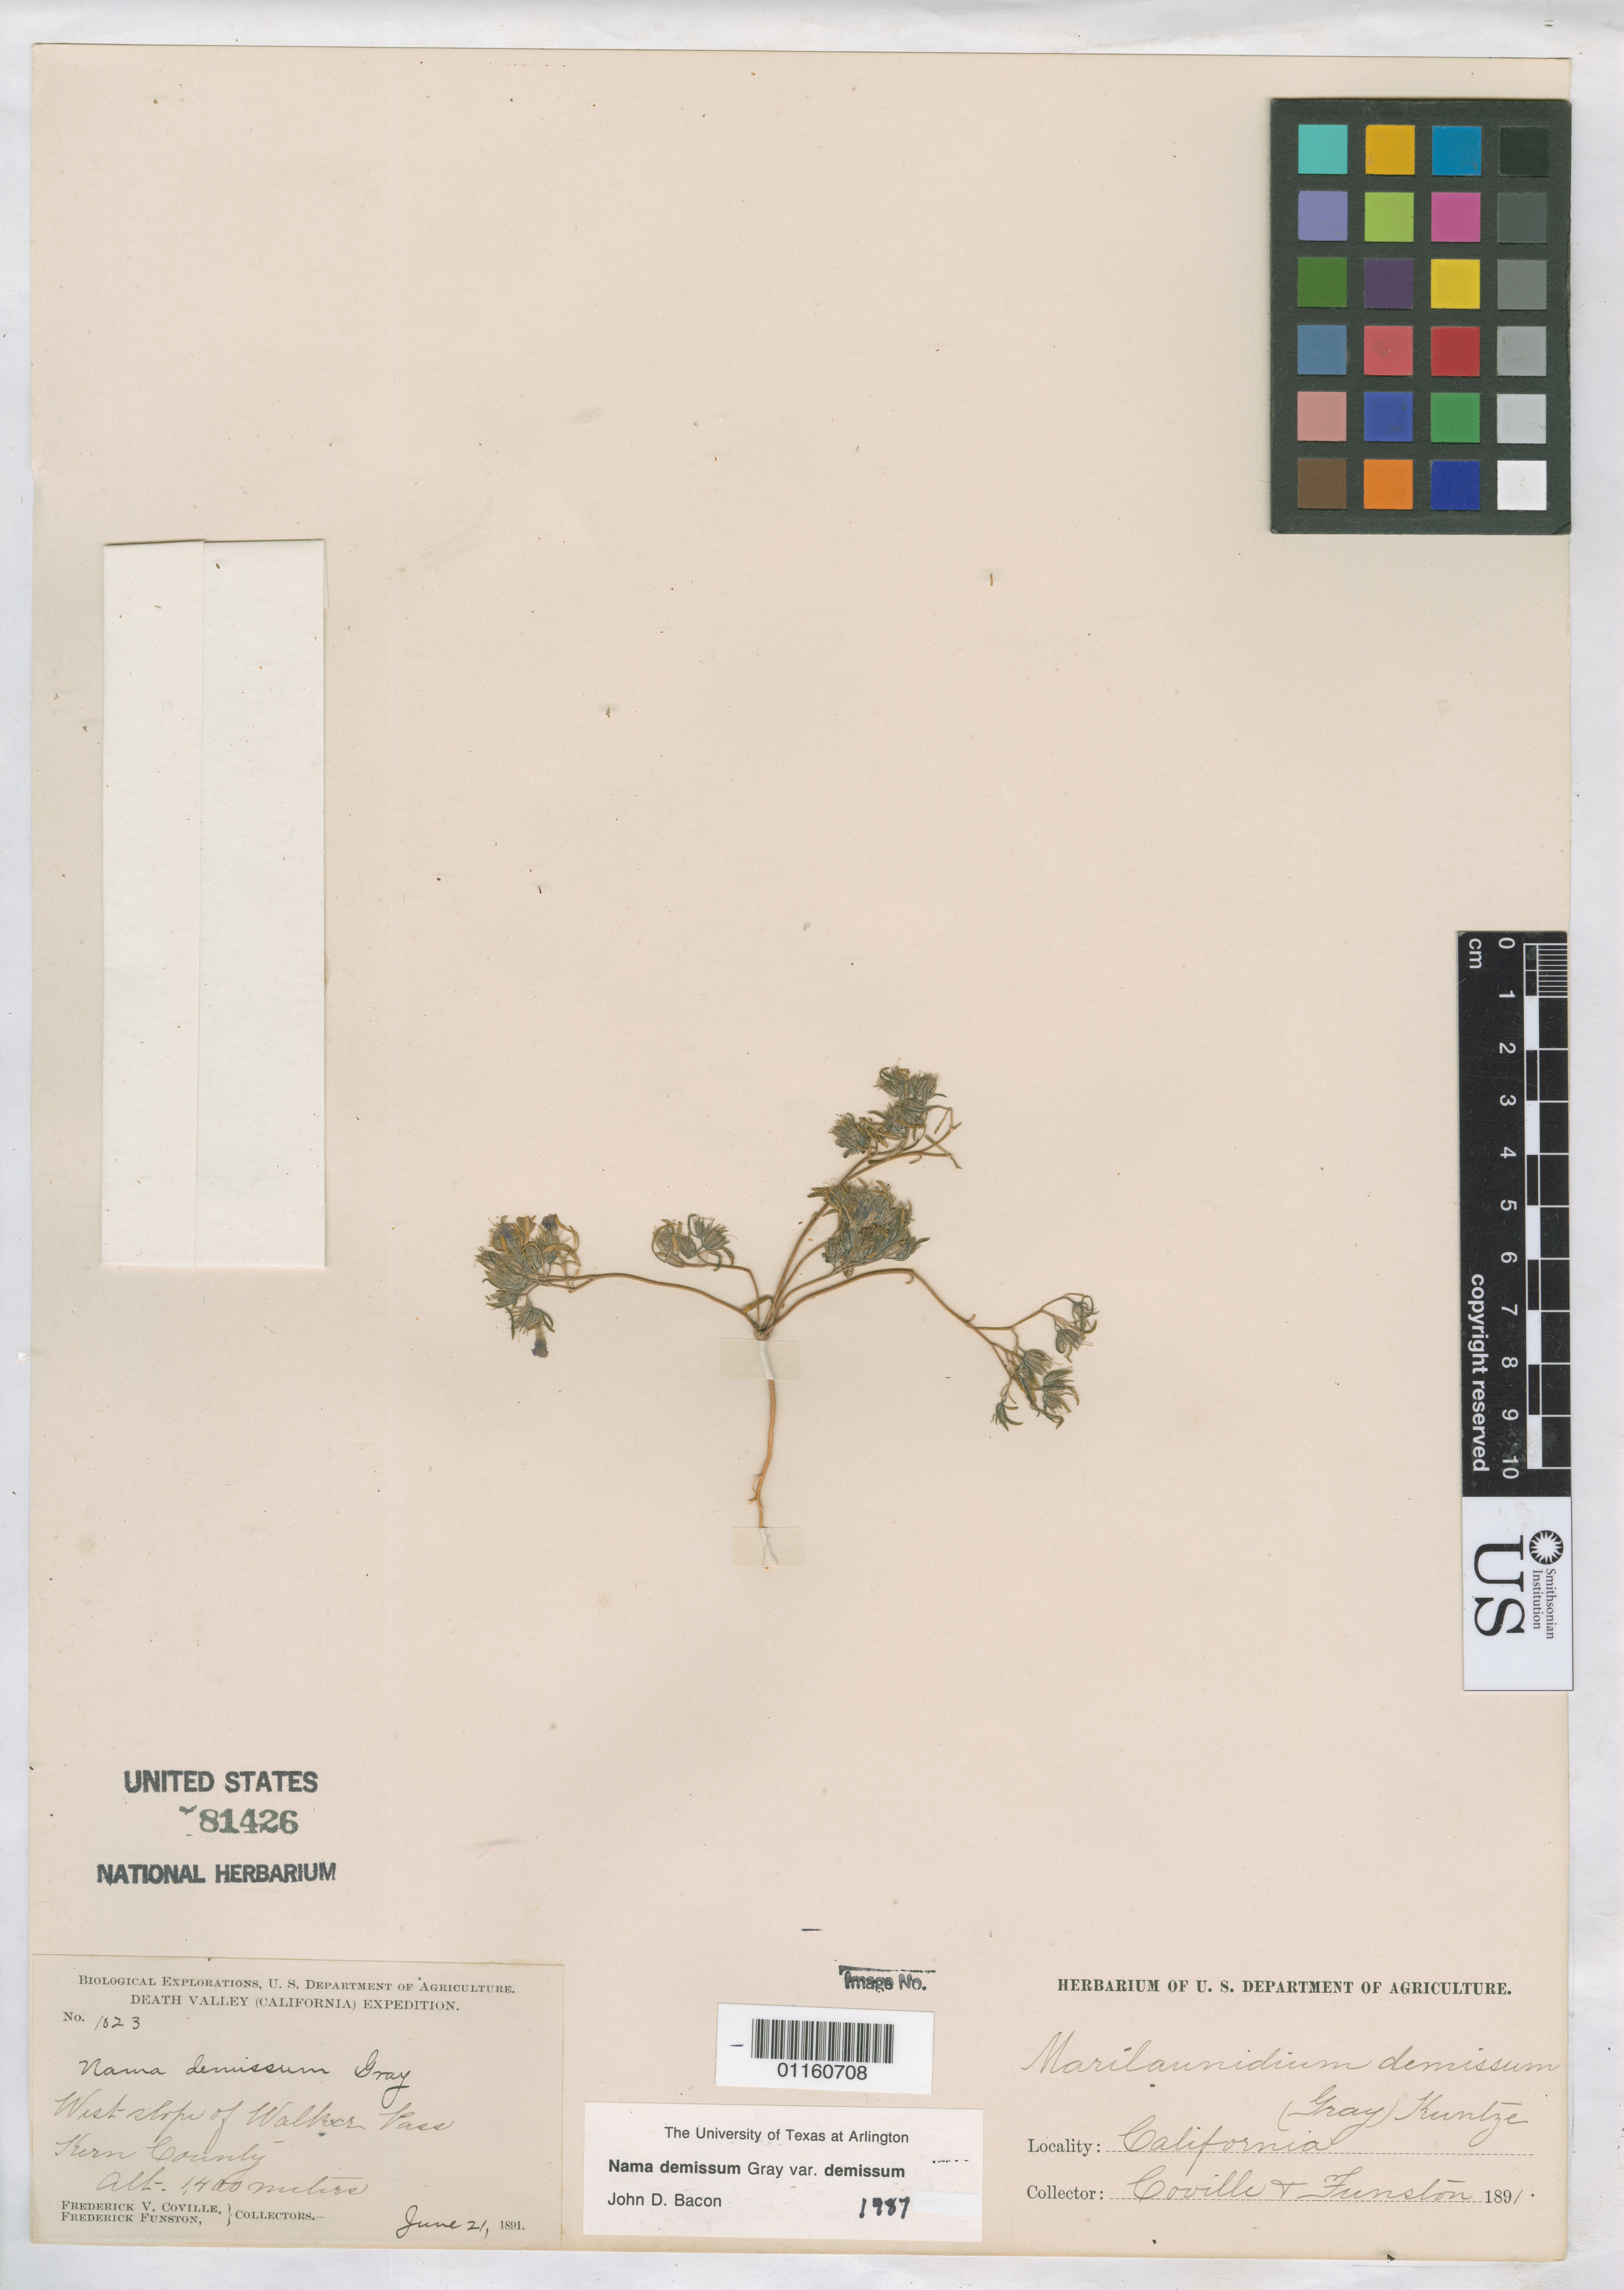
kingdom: Plantae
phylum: Tracheophyta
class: Magnoliopsida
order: Boraginales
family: Namaceae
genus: Nama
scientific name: Nama demissum var. demissum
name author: A. Gray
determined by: Bacon, J. D.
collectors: F. V. Coville & F. Funston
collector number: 1023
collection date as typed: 21 Jun 1891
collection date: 1891-06-21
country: United States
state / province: California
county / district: Kern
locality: West slope of Walker Pass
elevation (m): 1400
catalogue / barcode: US 81426